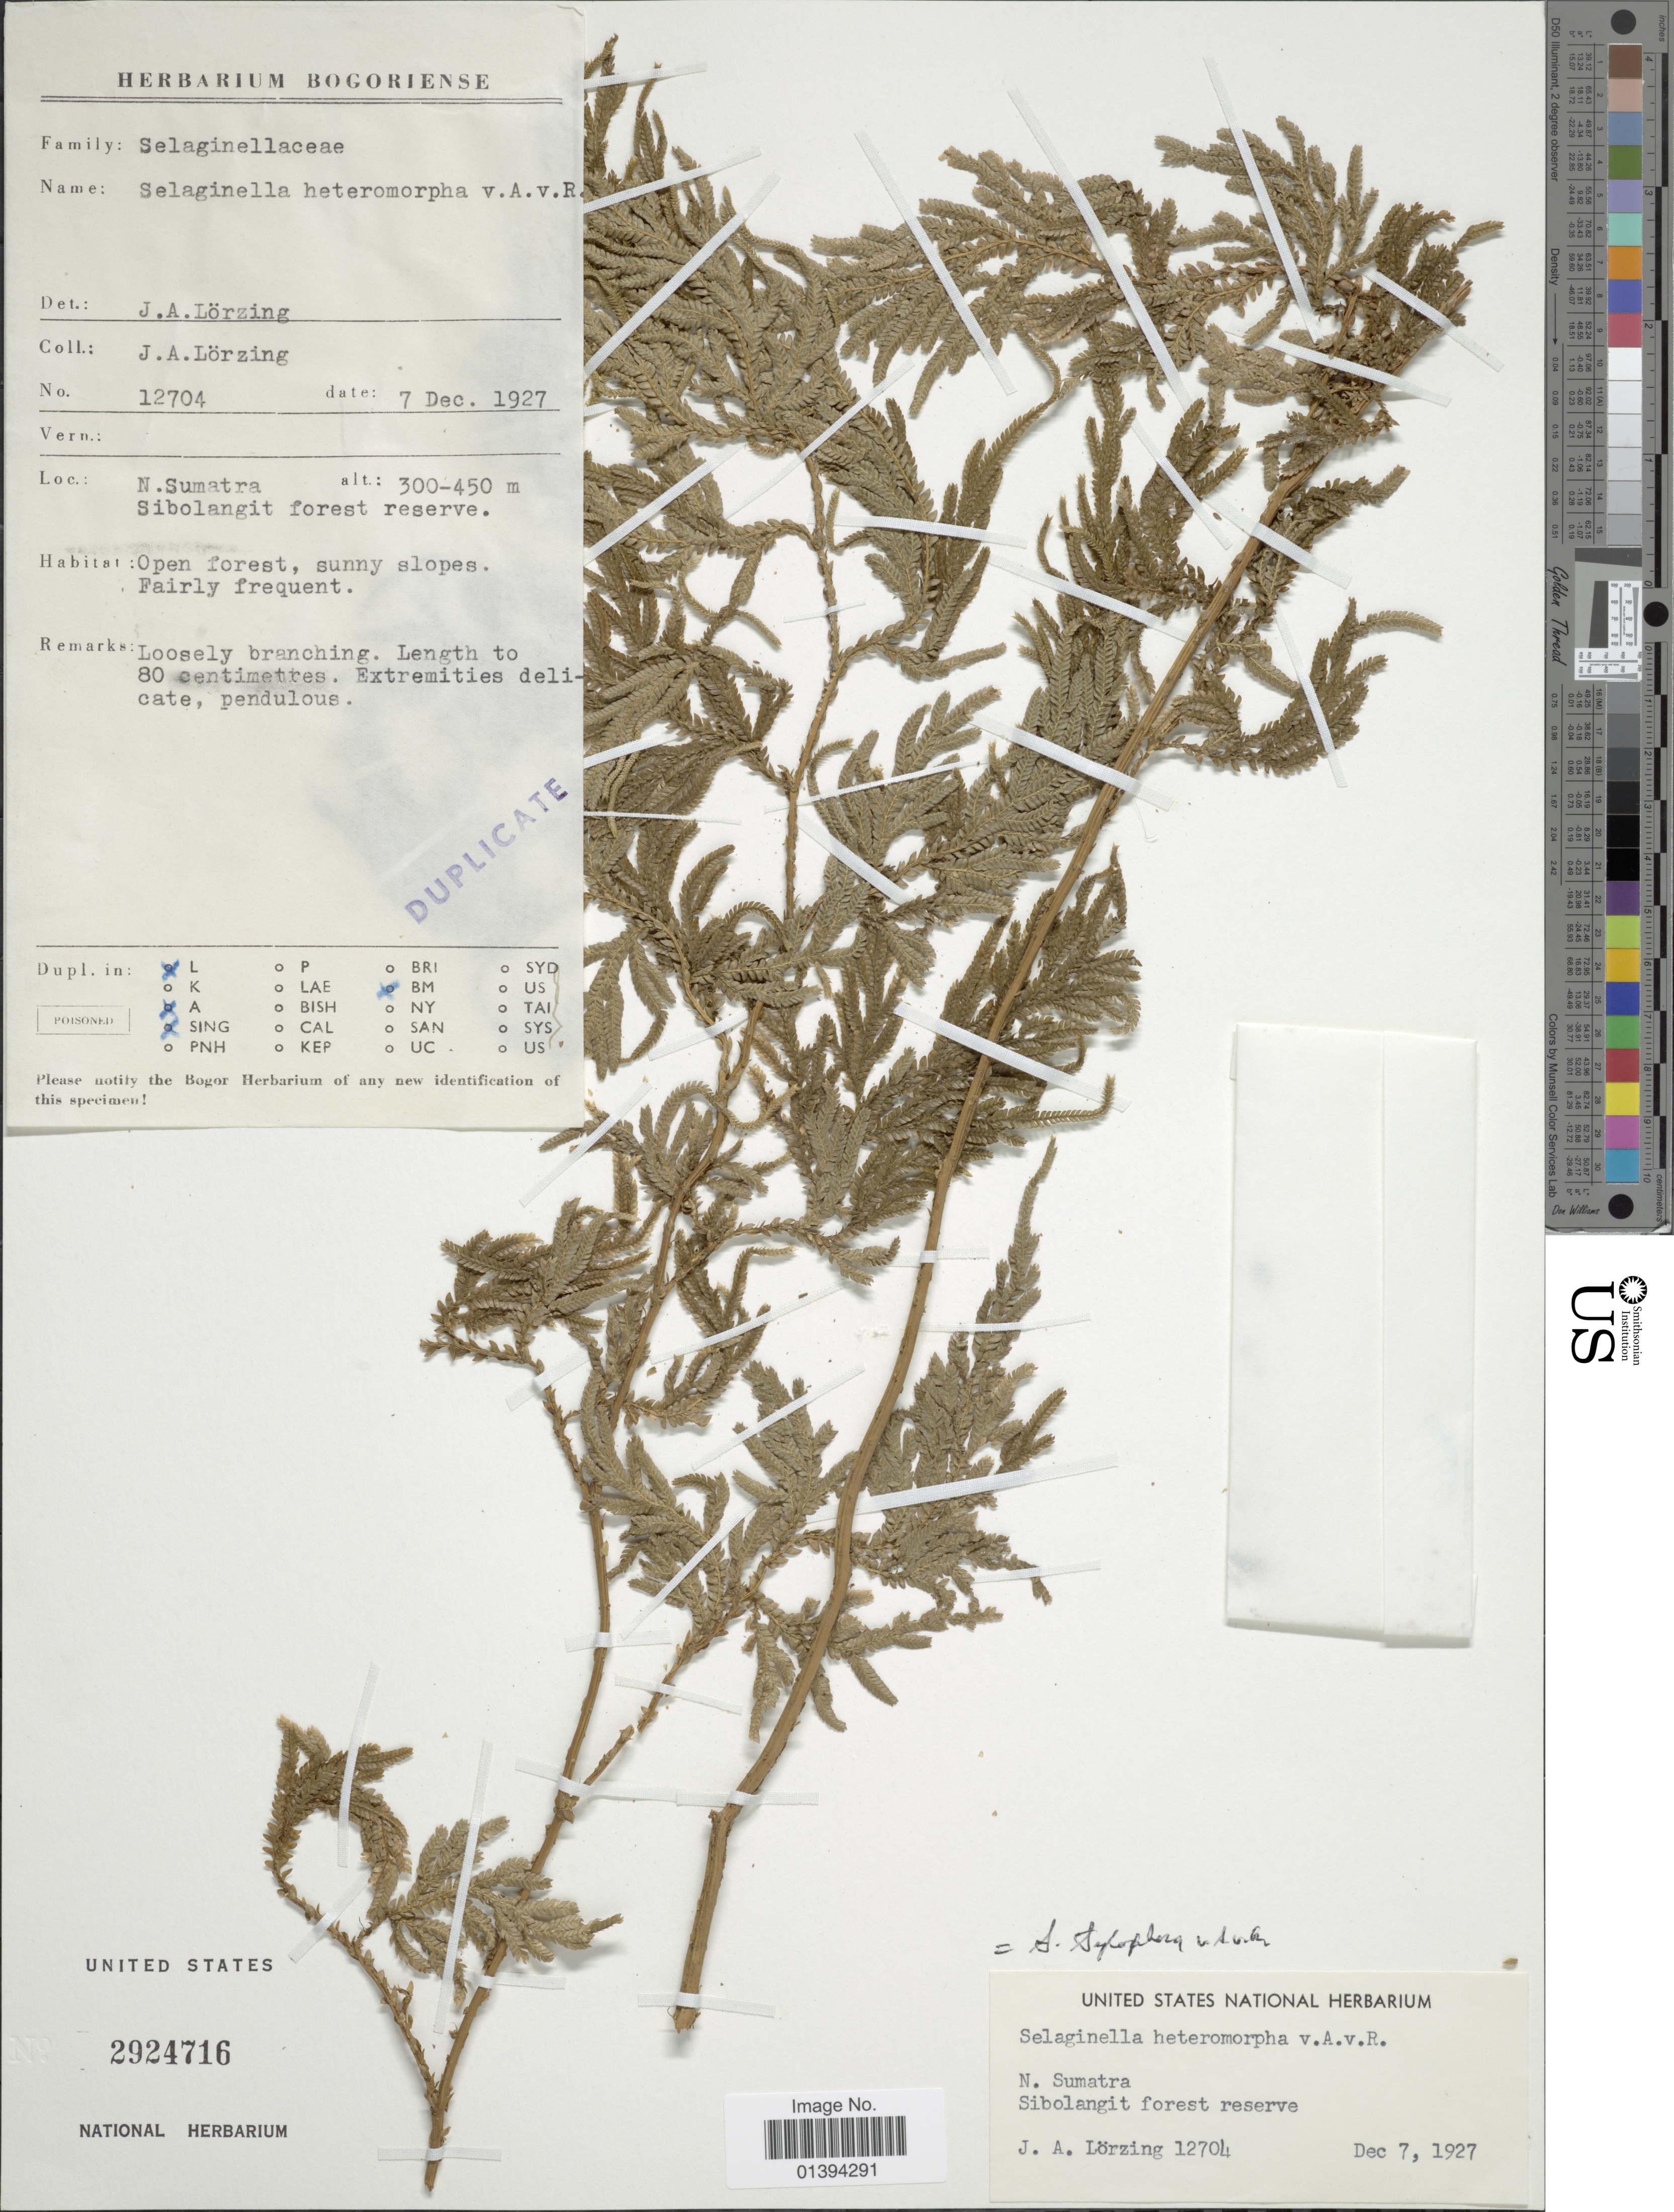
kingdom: Plantae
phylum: Tracheophyta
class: Lycopodiopsida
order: Selaginellales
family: Selaginellaceae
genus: Selaginella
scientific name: Selaginella tylophora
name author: Alderw.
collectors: J. Lorzing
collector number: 12704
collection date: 1927-12-07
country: Indonesia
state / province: Sumatra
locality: N. Sumatra, Sibolangit forest reserve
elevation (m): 300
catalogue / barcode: US 2924716